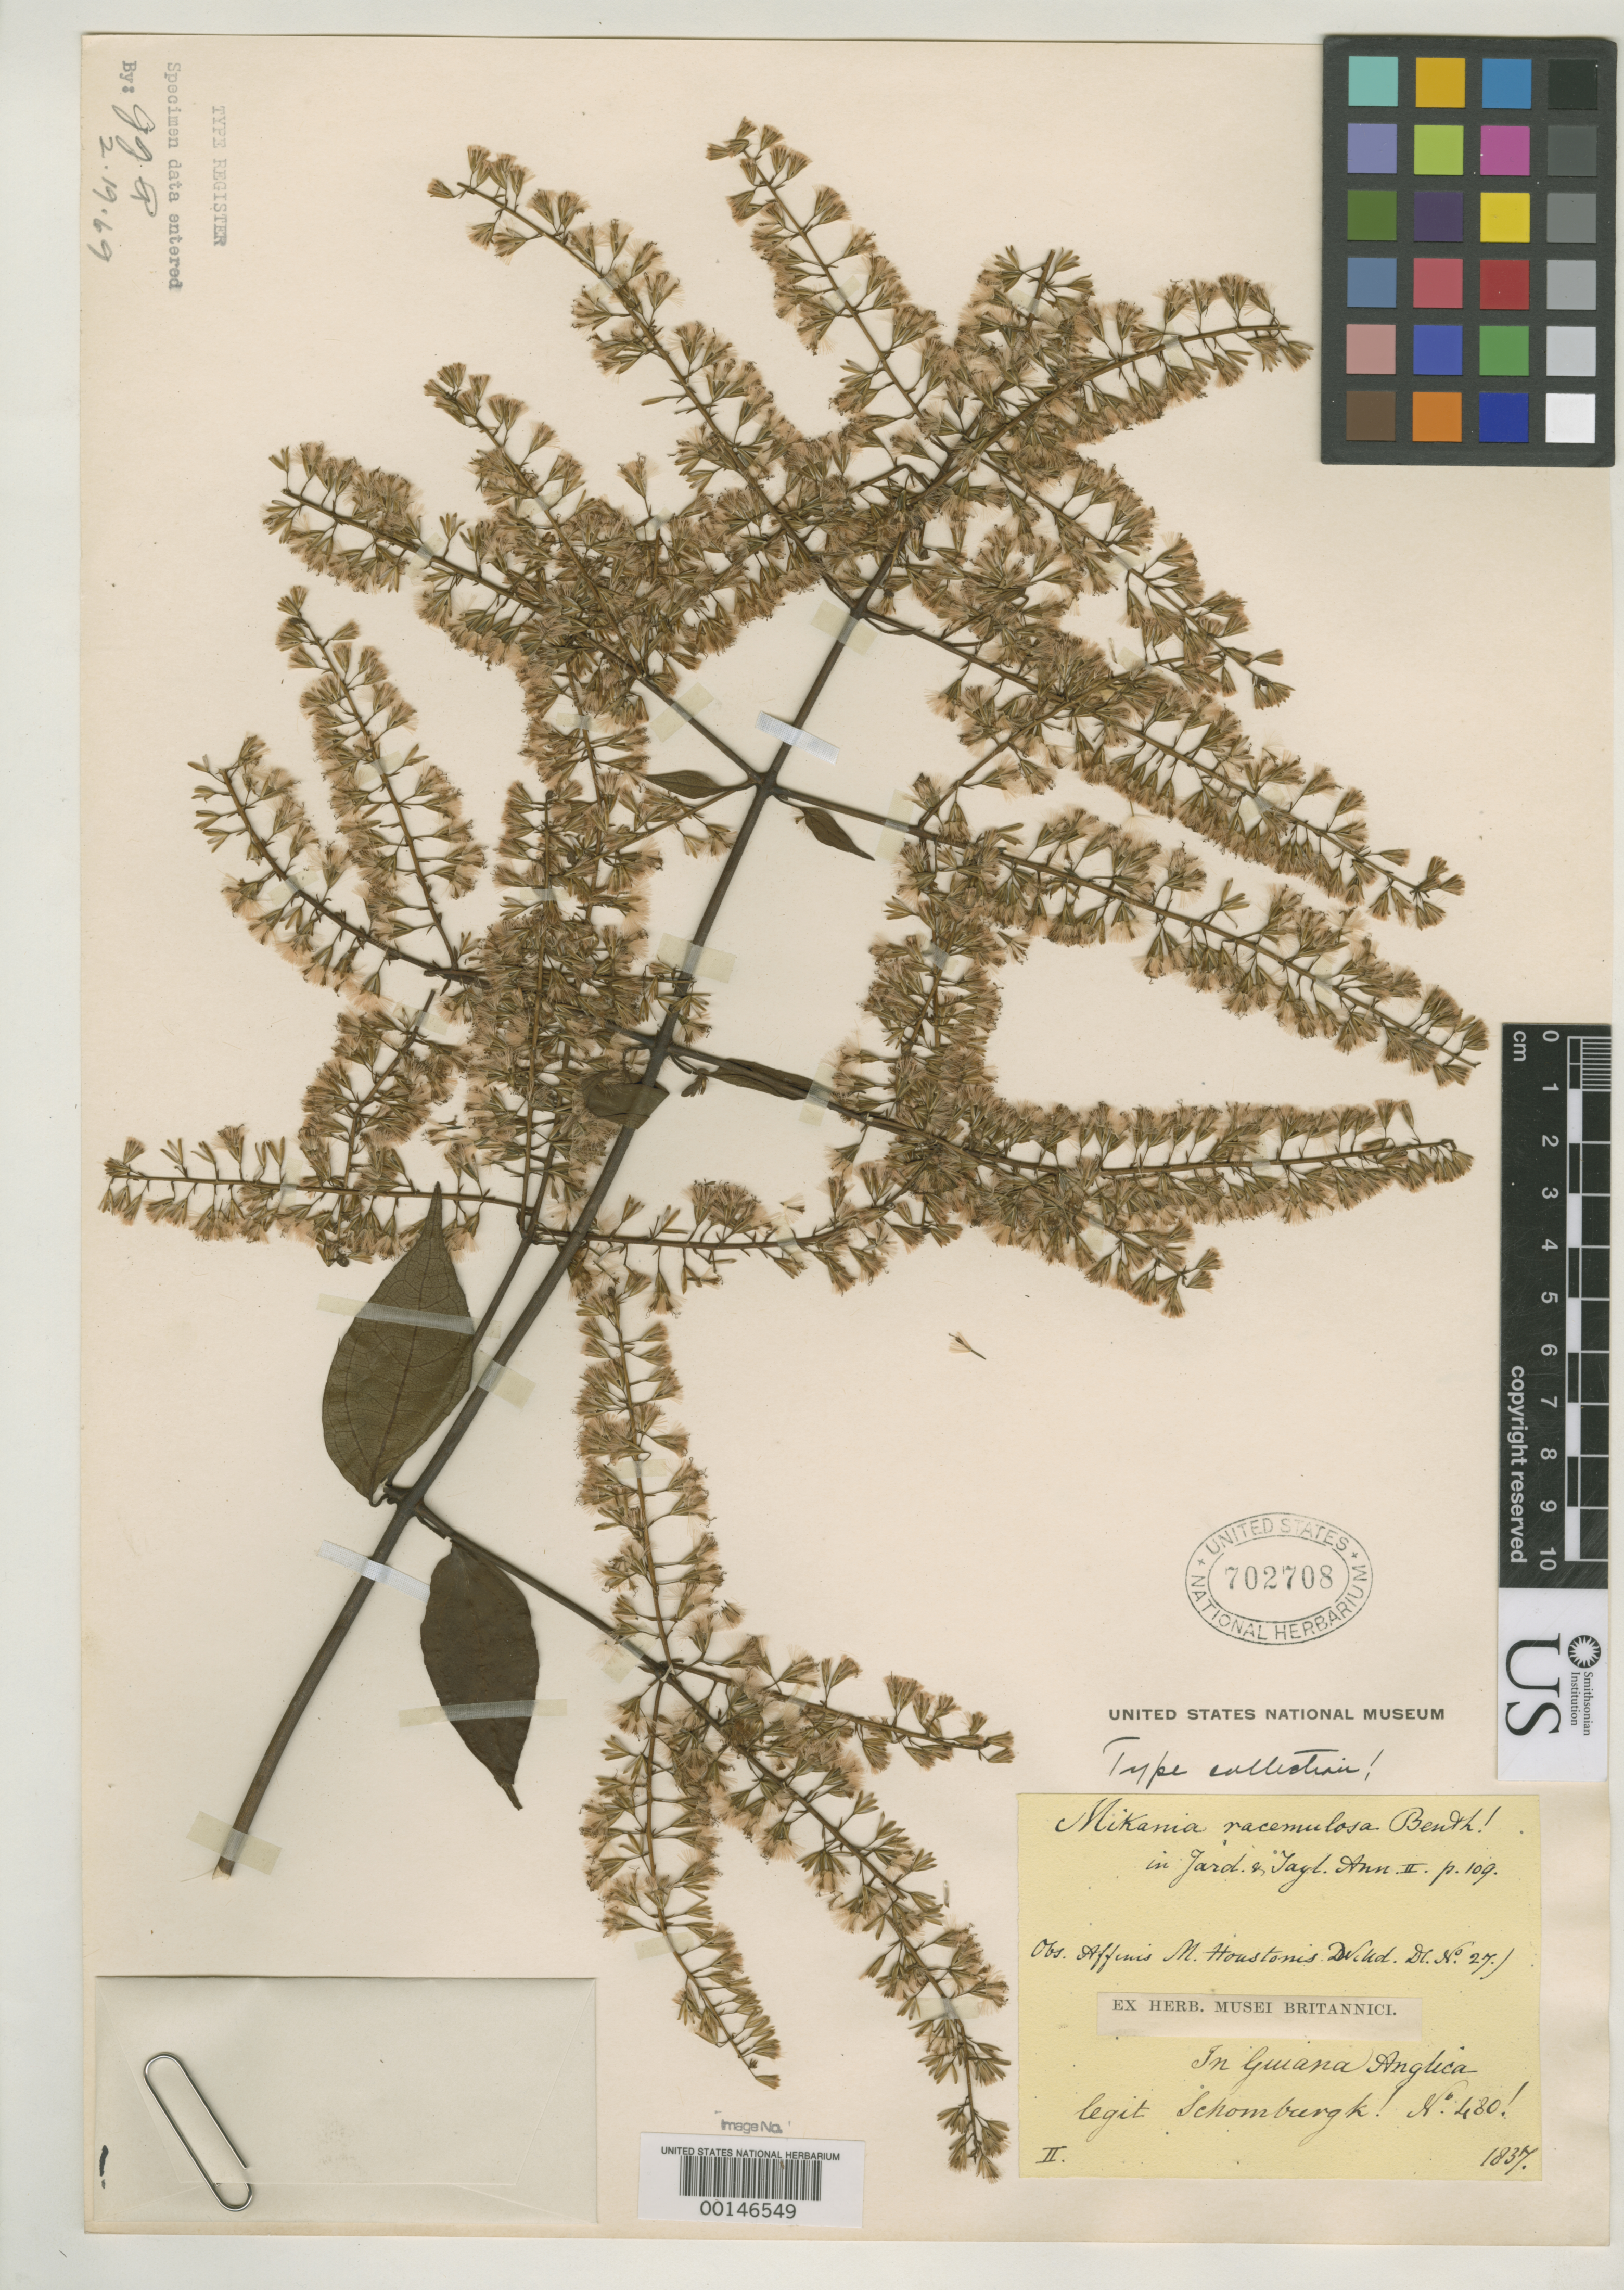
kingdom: Plantae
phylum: Tracheophyta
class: Magnoliopsida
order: Asterales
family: Asteraceae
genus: Mikania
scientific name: Mikania racemulosa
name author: Benth.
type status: Isotype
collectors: M. R. Schomburgk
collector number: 480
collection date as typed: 1837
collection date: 1837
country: Guyana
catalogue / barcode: US 702708